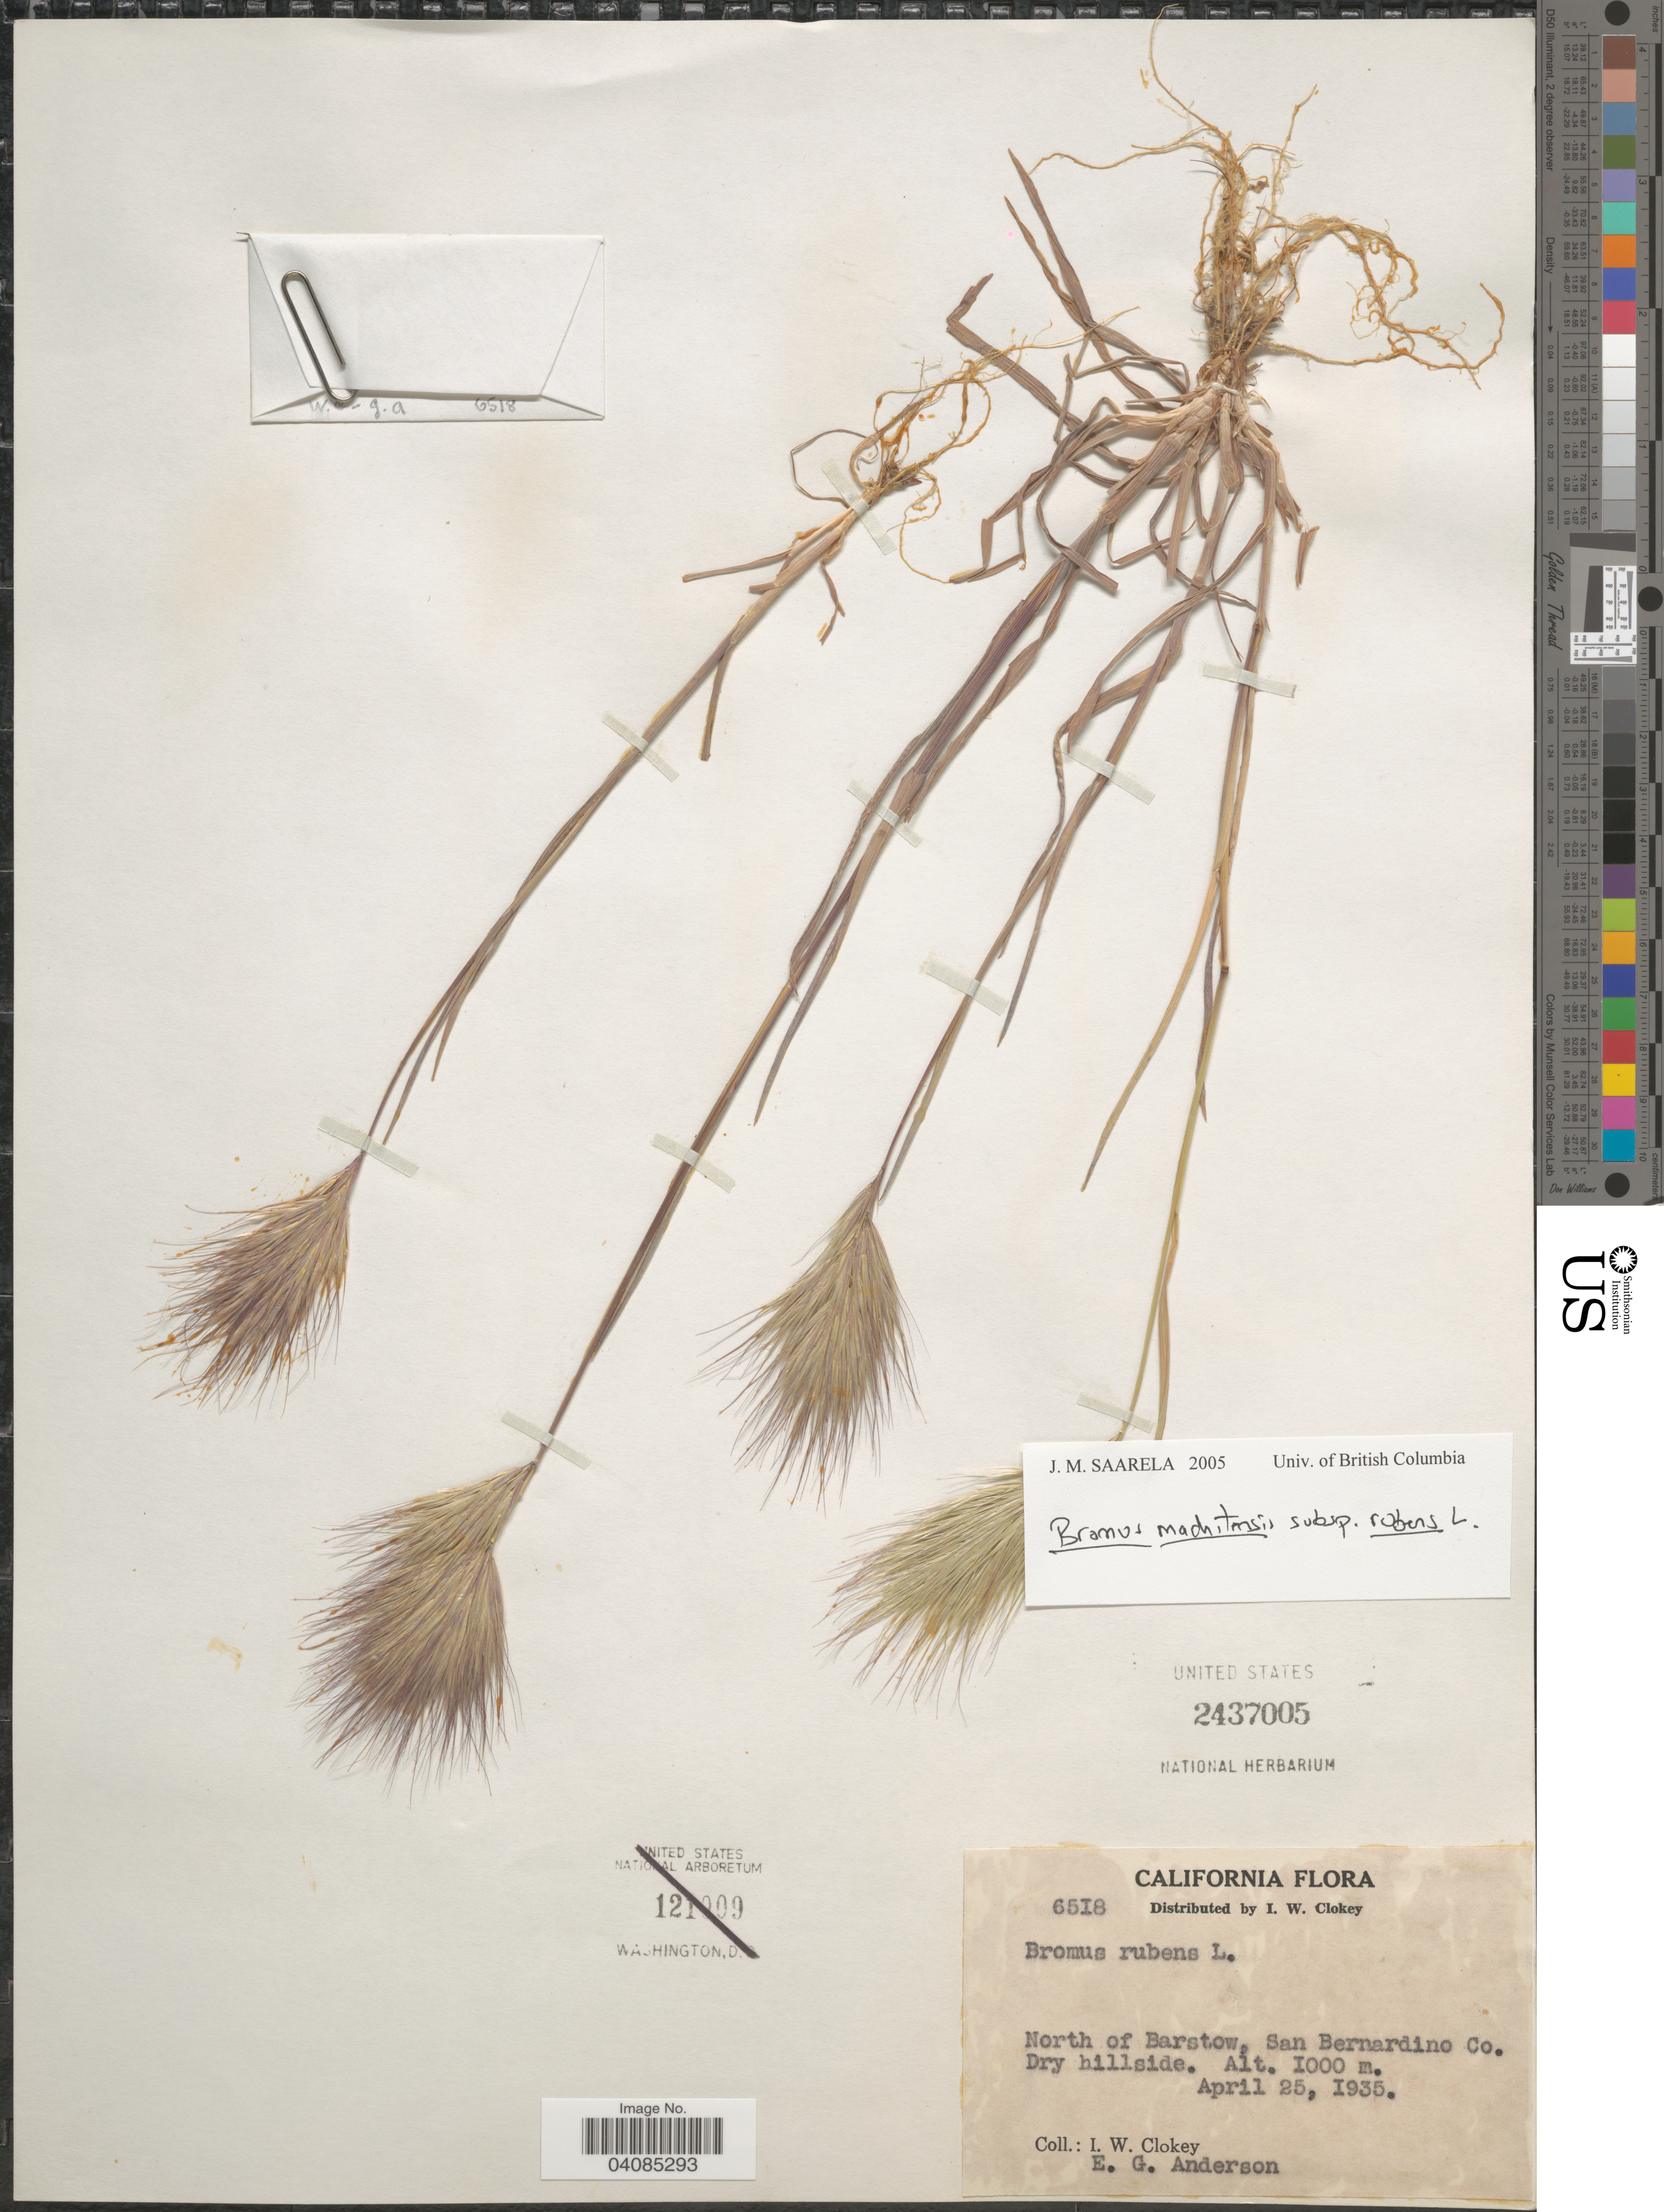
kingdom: Plantae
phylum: Tracheophyta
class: Liliopsida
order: Poales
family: Poaceae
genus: Bromus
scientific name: Bromus rubens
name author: L.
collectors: I. W. Clokey & E. G. Anderson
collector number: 6518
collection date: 1935-04-25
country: United States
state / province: California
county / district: San Bernardino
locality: North of Barstow, San Bernardino Co. Dry hillside.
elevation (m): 1000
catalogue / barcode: US 2437005